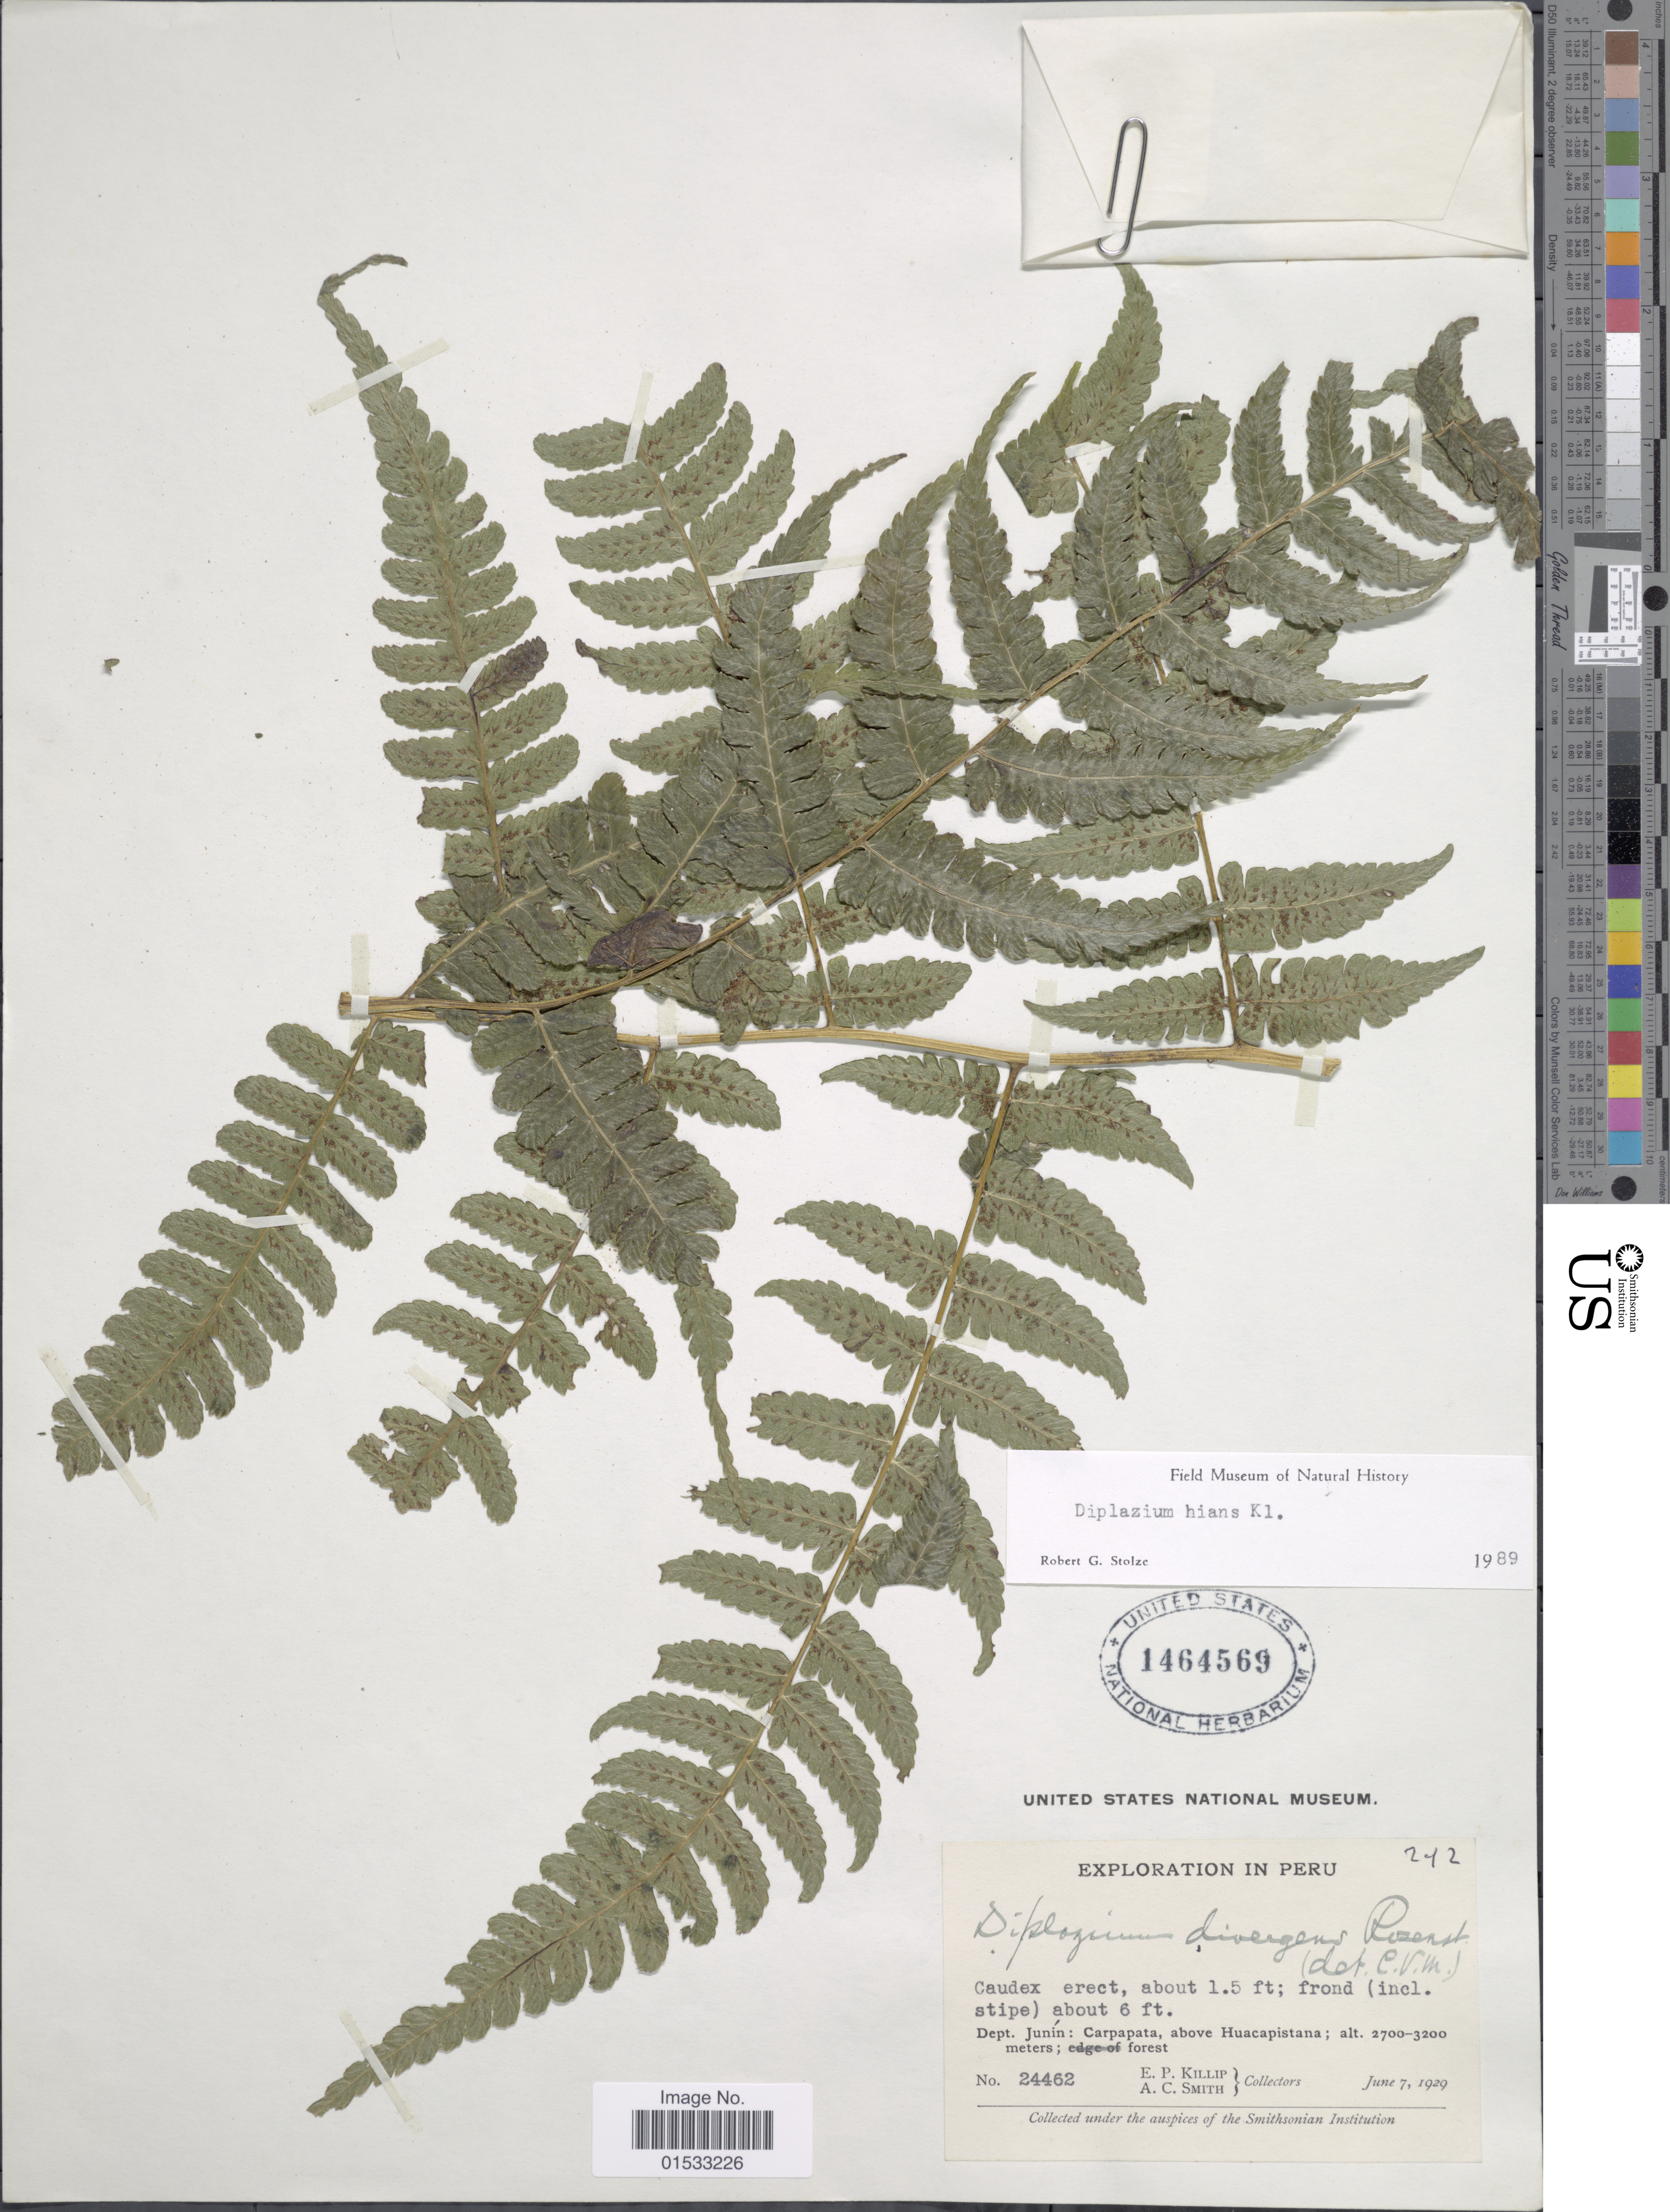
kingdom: Plantae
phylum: Tracheophyta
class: Polypodiopsida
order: Polypodiales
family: Athyriaceae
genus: Diplazium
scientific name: Diplazium sp.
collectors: E. P. Killip & A. C. Smith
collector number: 24462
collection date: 1929-06-07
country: Peru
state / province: Junín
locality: Carapata, above Huacapistana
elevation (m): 2700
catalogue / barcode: US 1464569